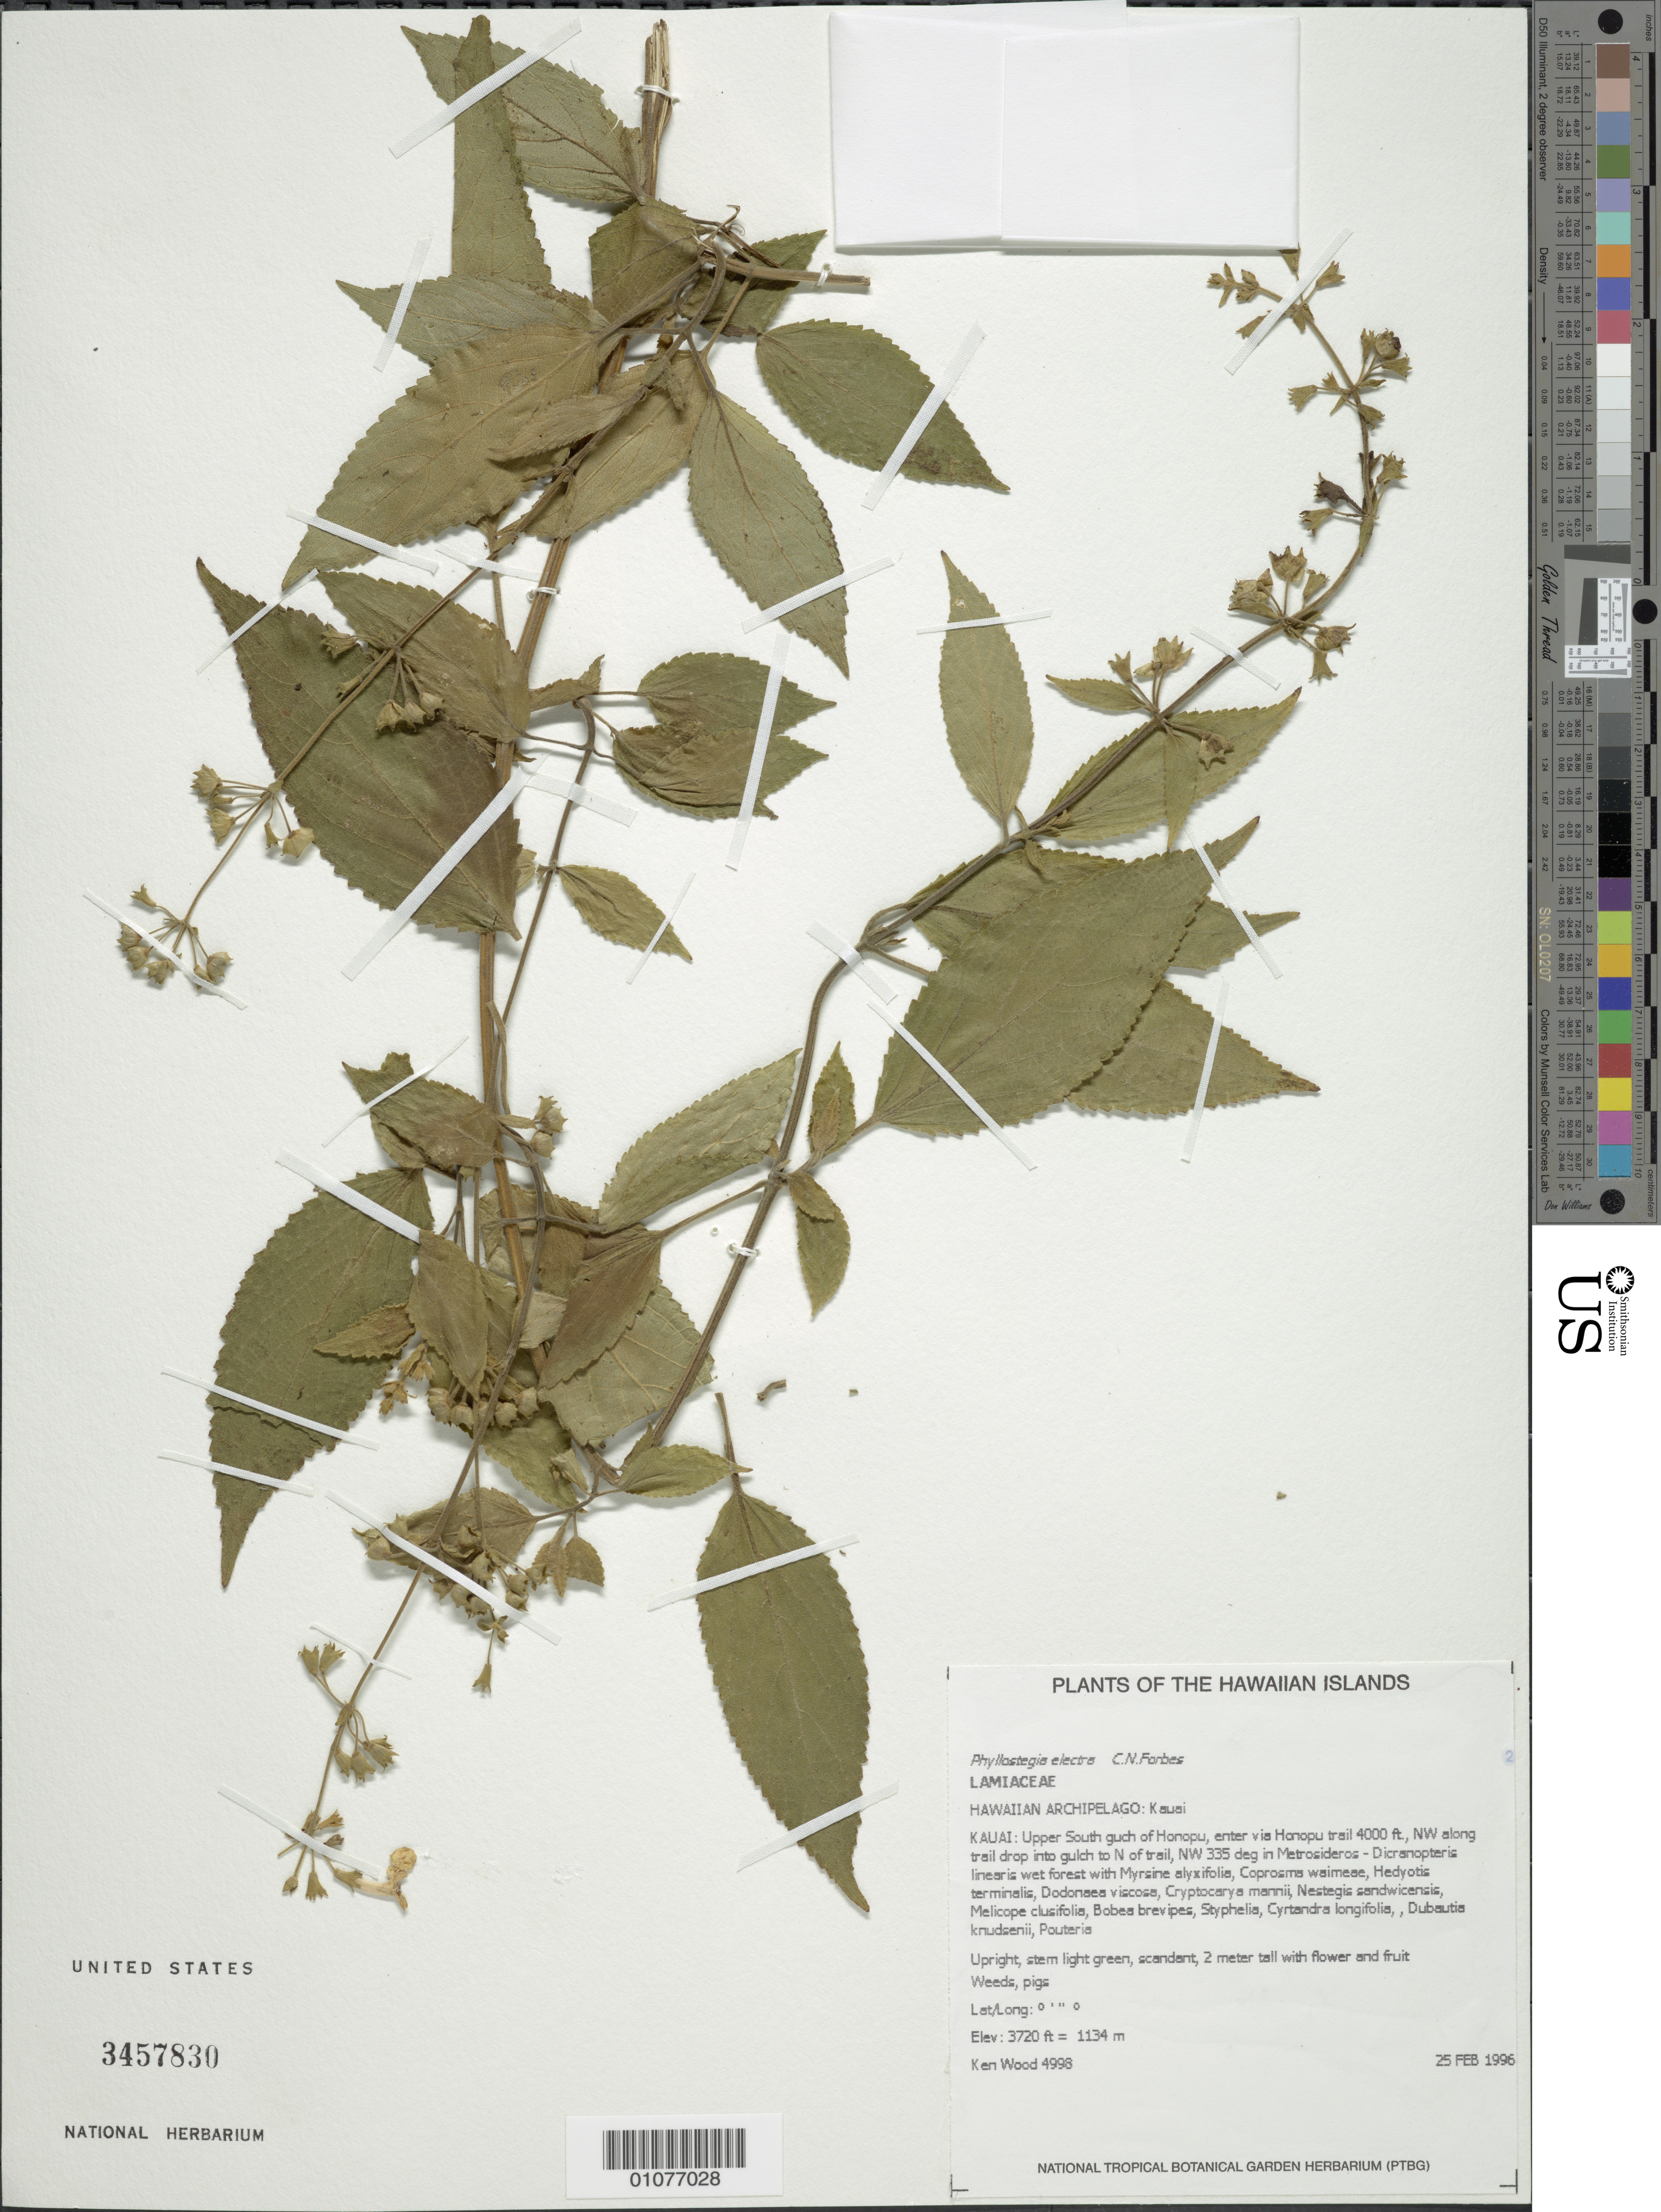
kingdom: Plantae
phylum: Tracheophyta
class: Magnoliopsida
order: Lamiales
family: Lamiaceae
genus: Phyllostegia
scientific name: Phyllostegia electra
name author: C.N. Forbes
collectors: K. R. Wood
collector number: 4998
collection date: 1996-02-25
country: United States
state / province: Hawaii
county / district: Kauai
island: Kaua'i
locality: Upper S gulch of Honopu, enter via Honopu trail 4000 ft, NW along trail drop into gulch to N of trail, NW 335 deg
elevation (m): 1134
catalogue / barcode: US 3457830